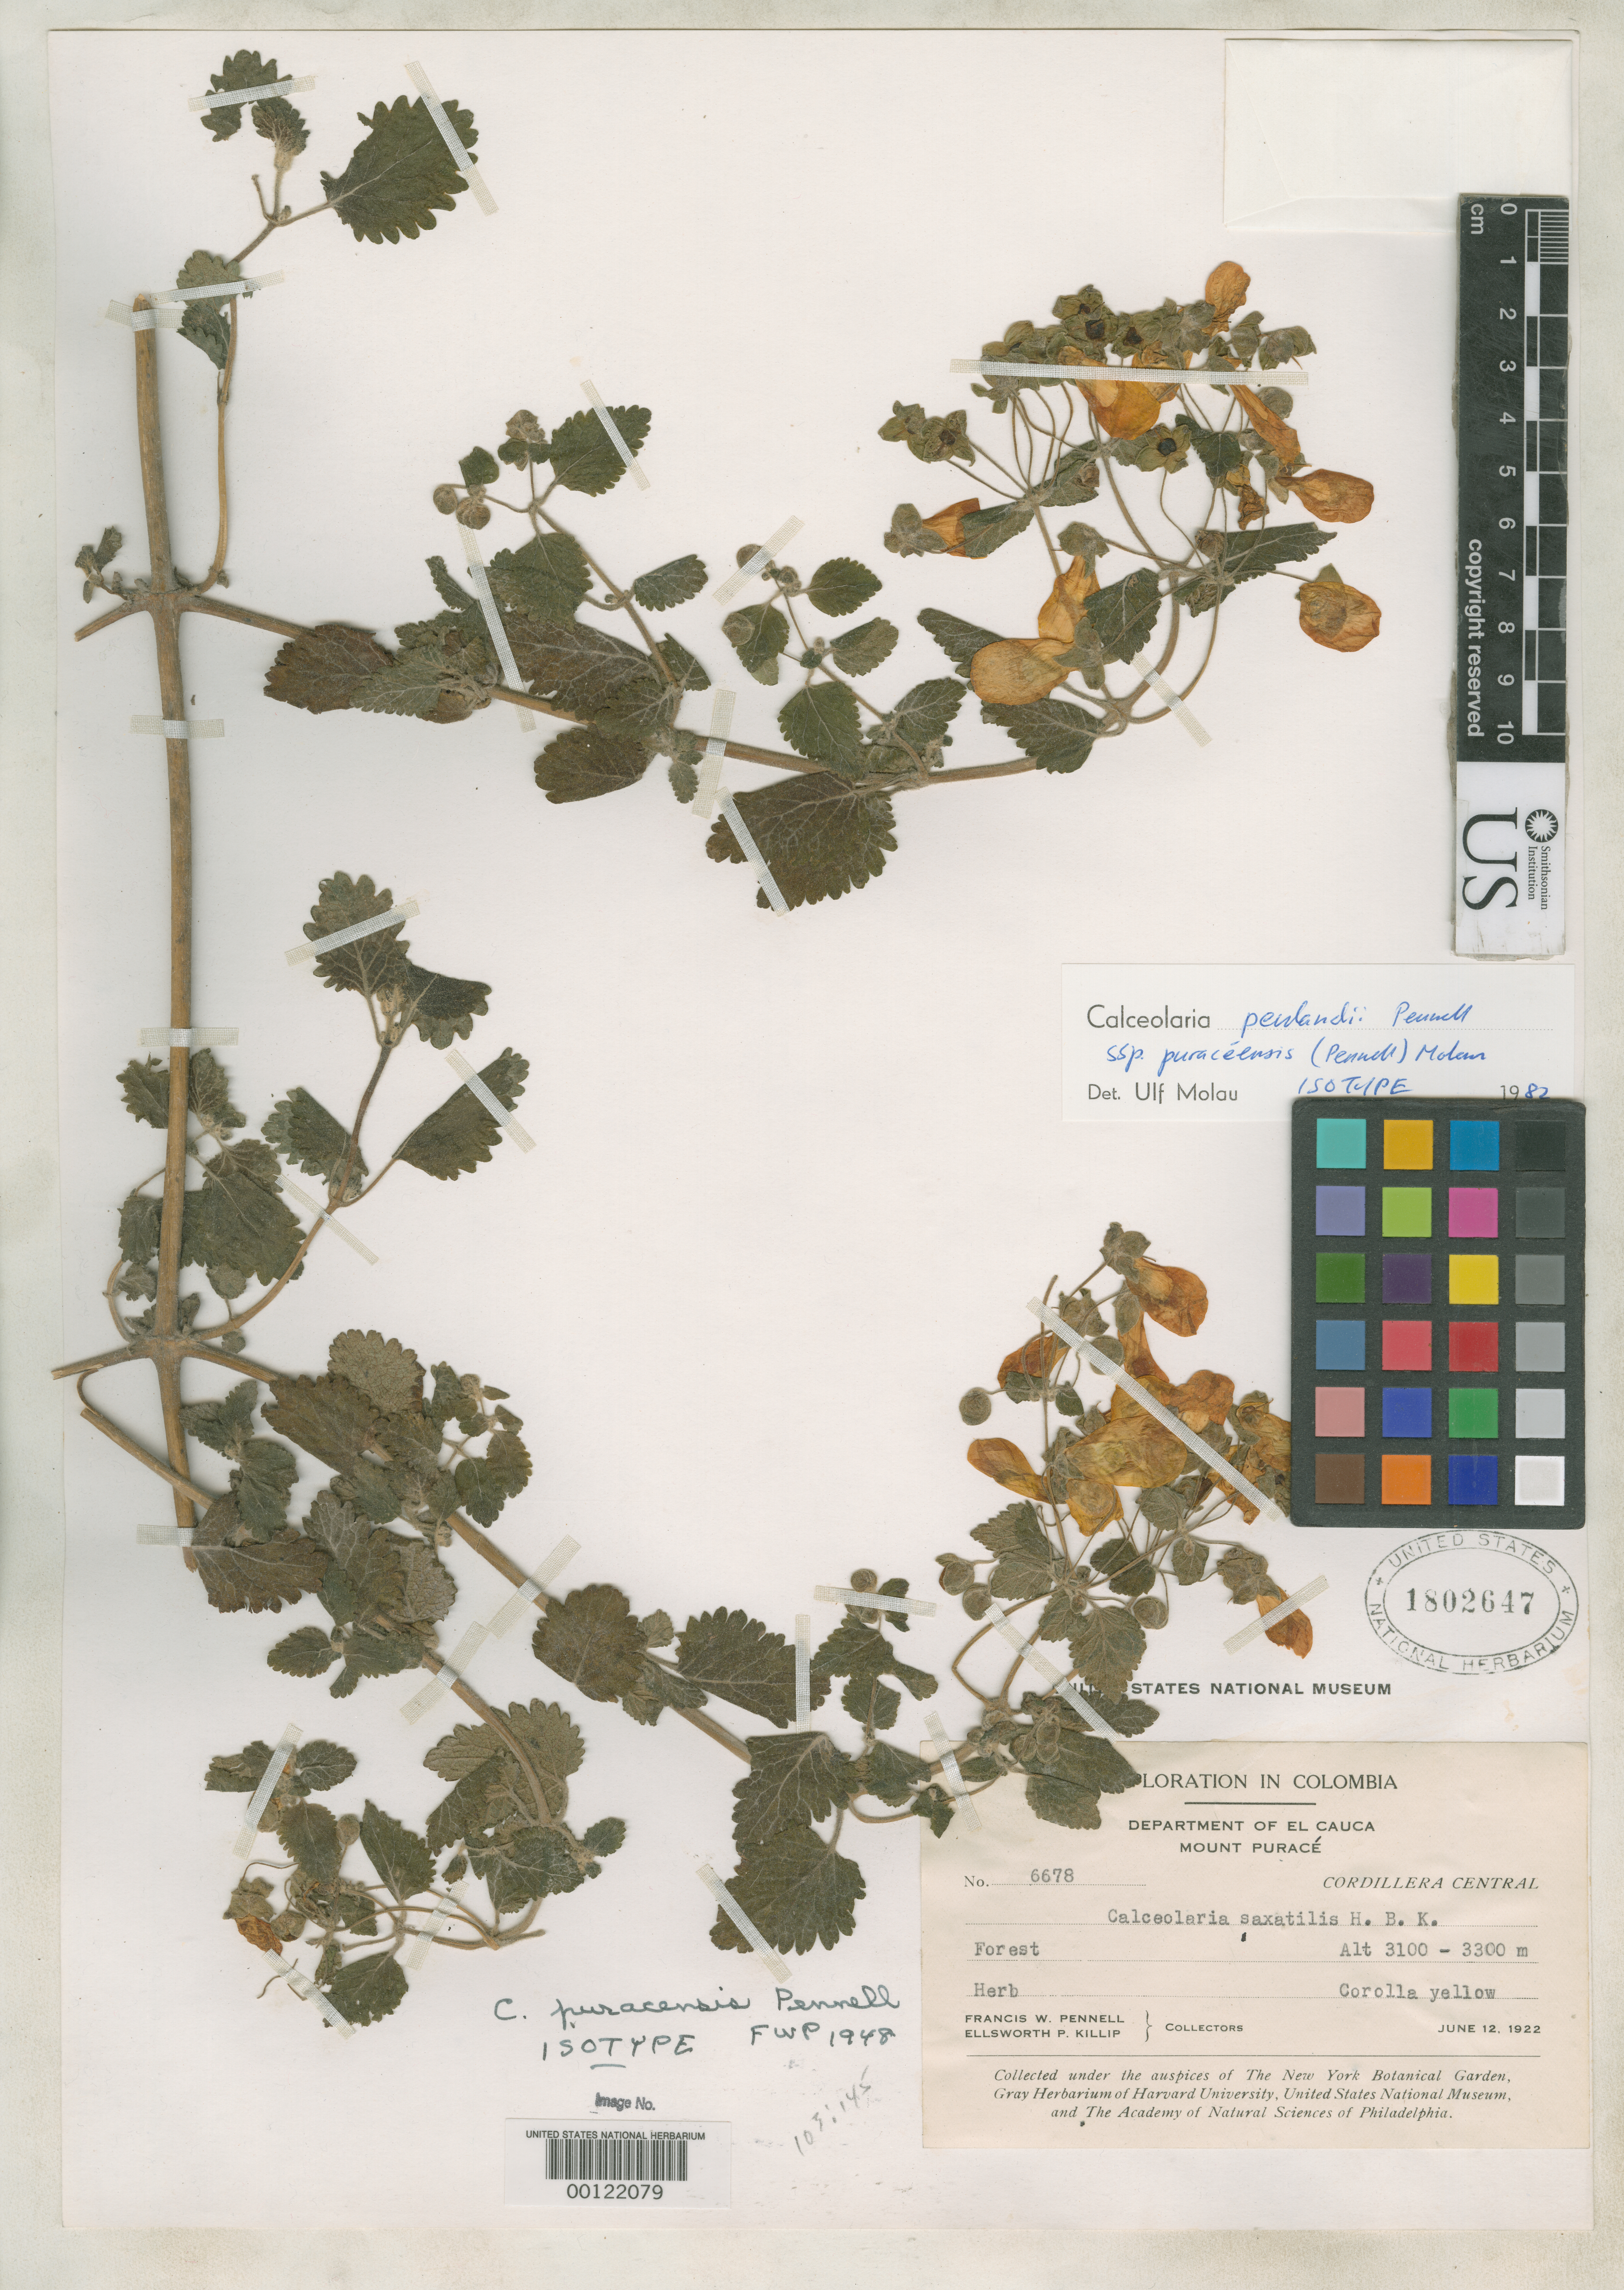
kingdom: Plantae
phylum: Tracheophyta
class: Magnoliopsida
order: Lamiales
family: Calceolariaceae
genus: Calceolaria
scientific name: Calceolaria puraceensis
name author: Pennell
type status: Isotype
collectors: F. W. Pennell & E. P. Killip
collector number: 6678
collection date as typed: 12 Jul 1922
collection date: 1922-07-12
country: Colombia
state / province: Cauca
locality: Mount Purace.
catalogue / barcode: US 1802647